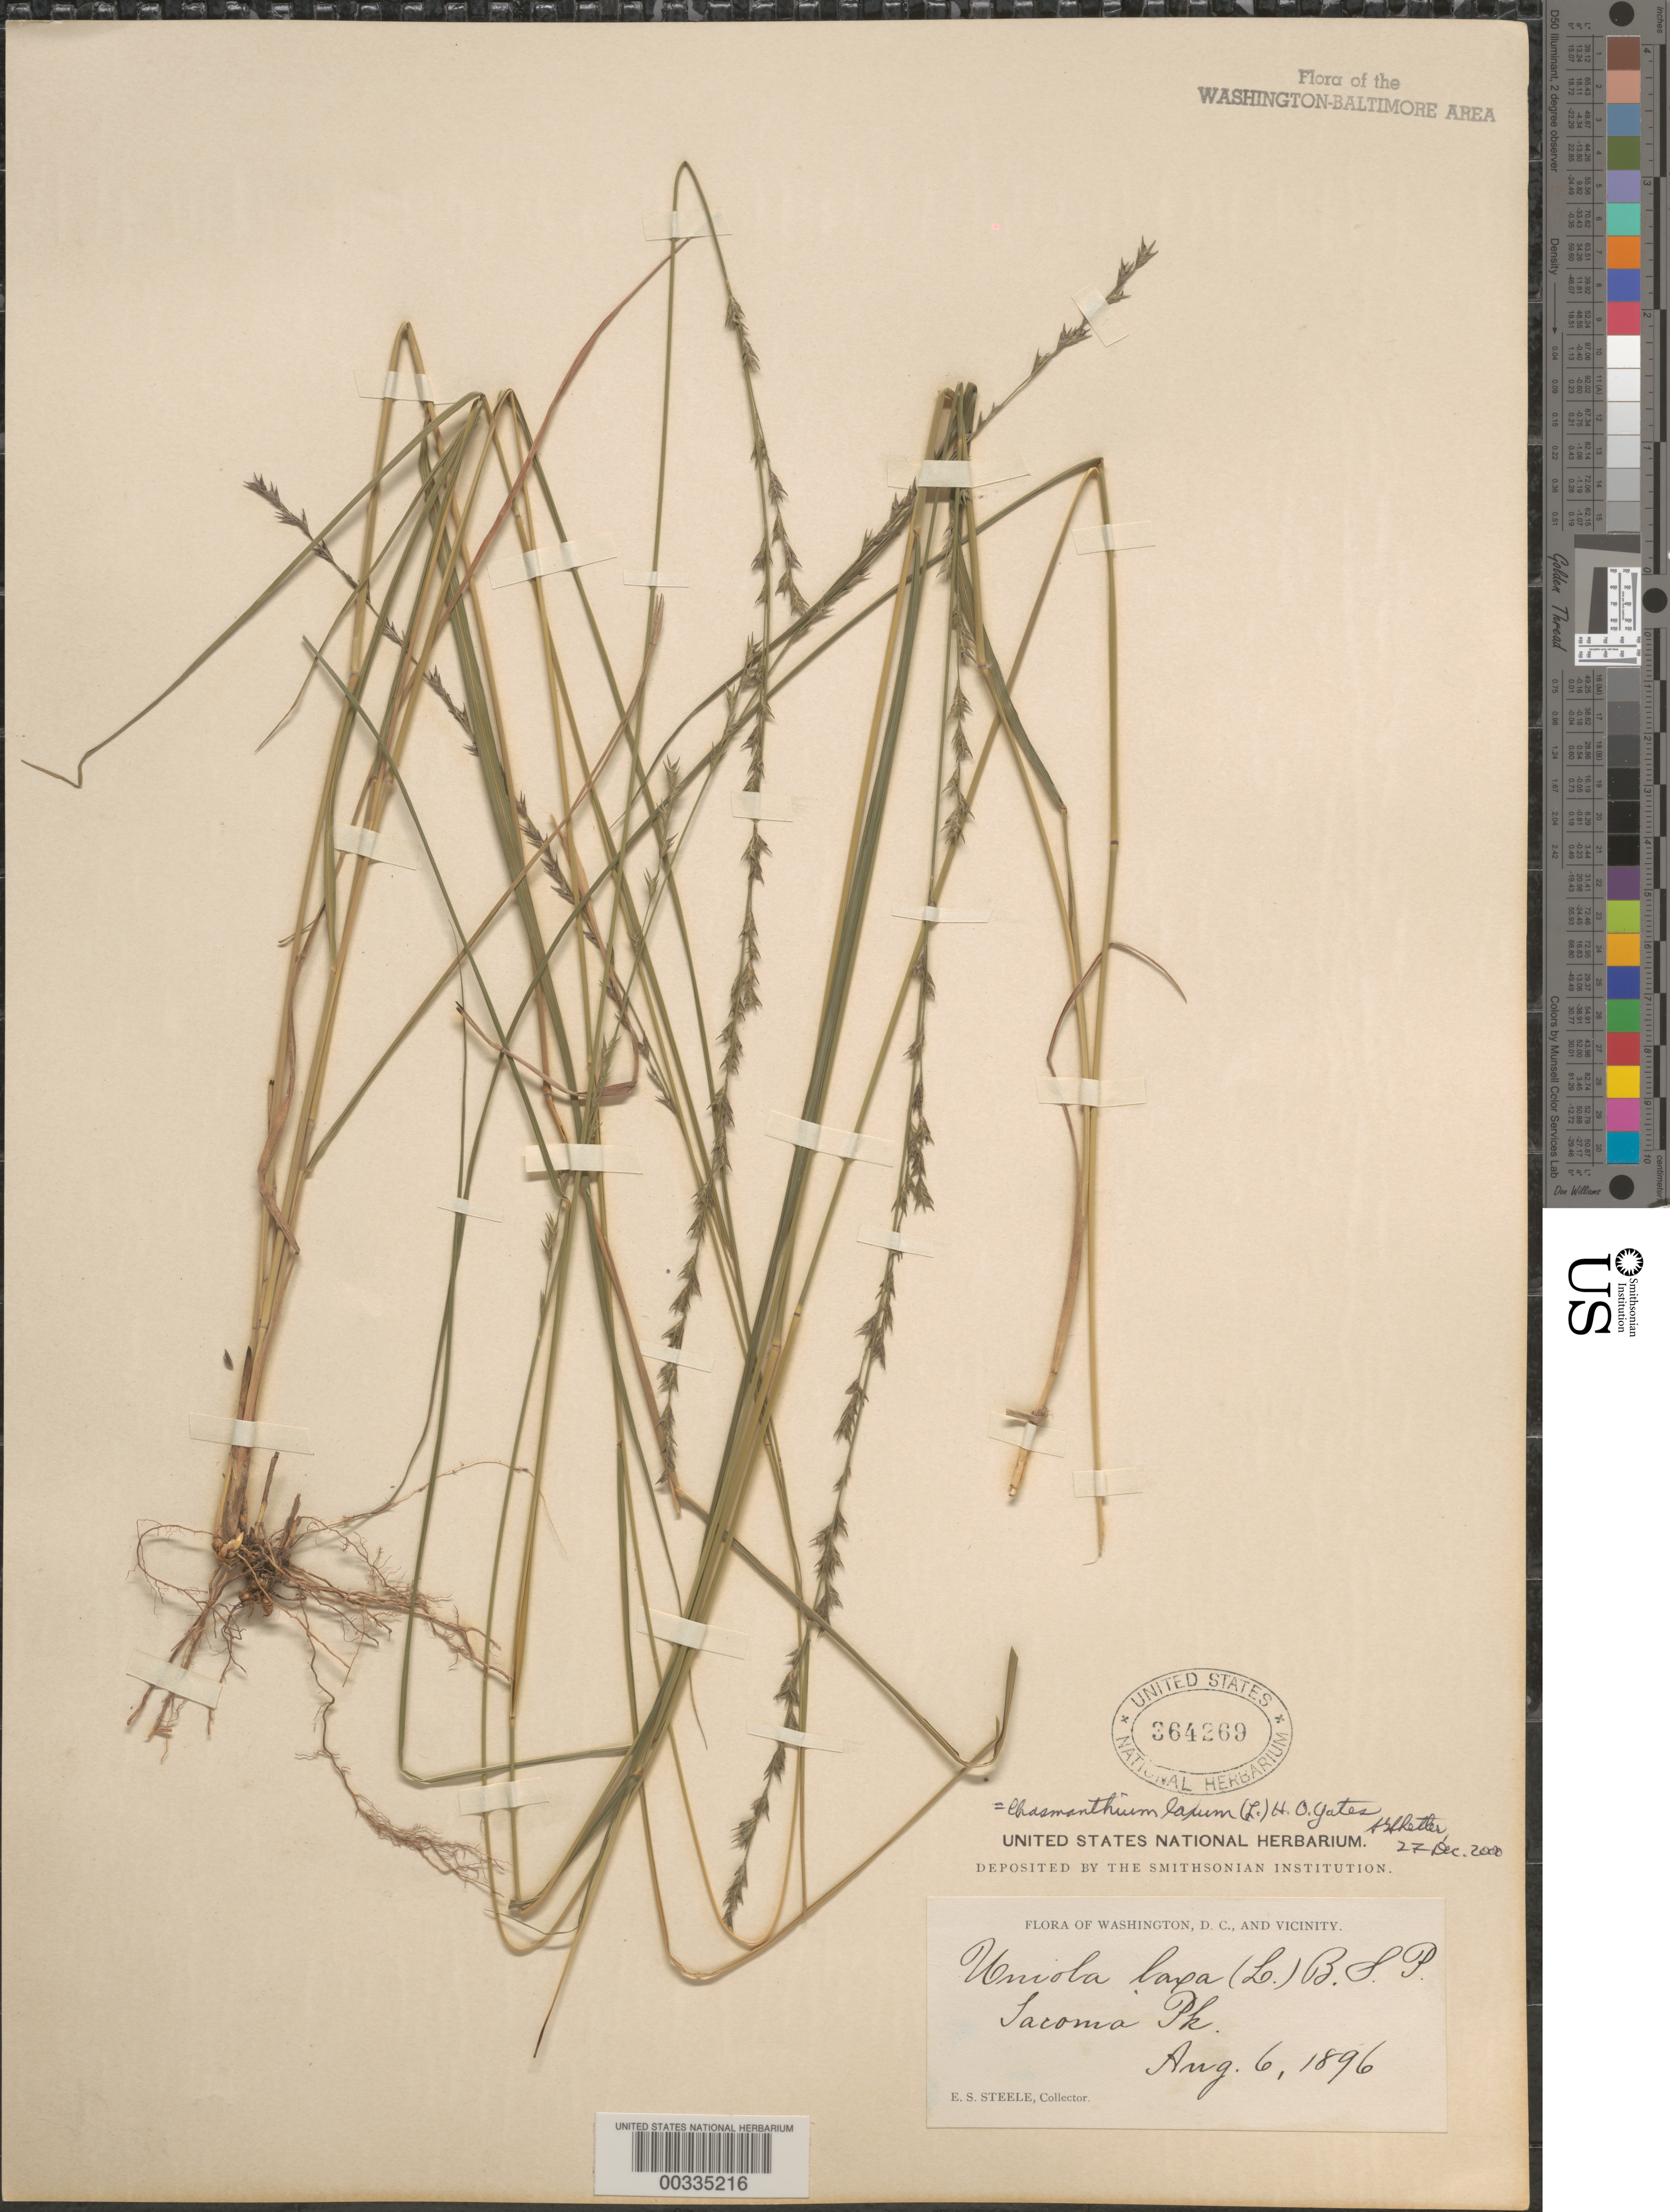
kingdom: Plantae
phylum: Tracheophyta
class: Liliopsida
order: Poales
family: Poaceae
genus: Chasmanthium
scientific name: Chasmanthium laxum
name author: (L.) H.O. Yates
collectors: E. Steele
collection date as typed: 06 Aug 1896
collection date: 1896-08-06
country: United States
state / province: District of Columbia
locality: Takoma Park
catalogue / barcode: US 364269